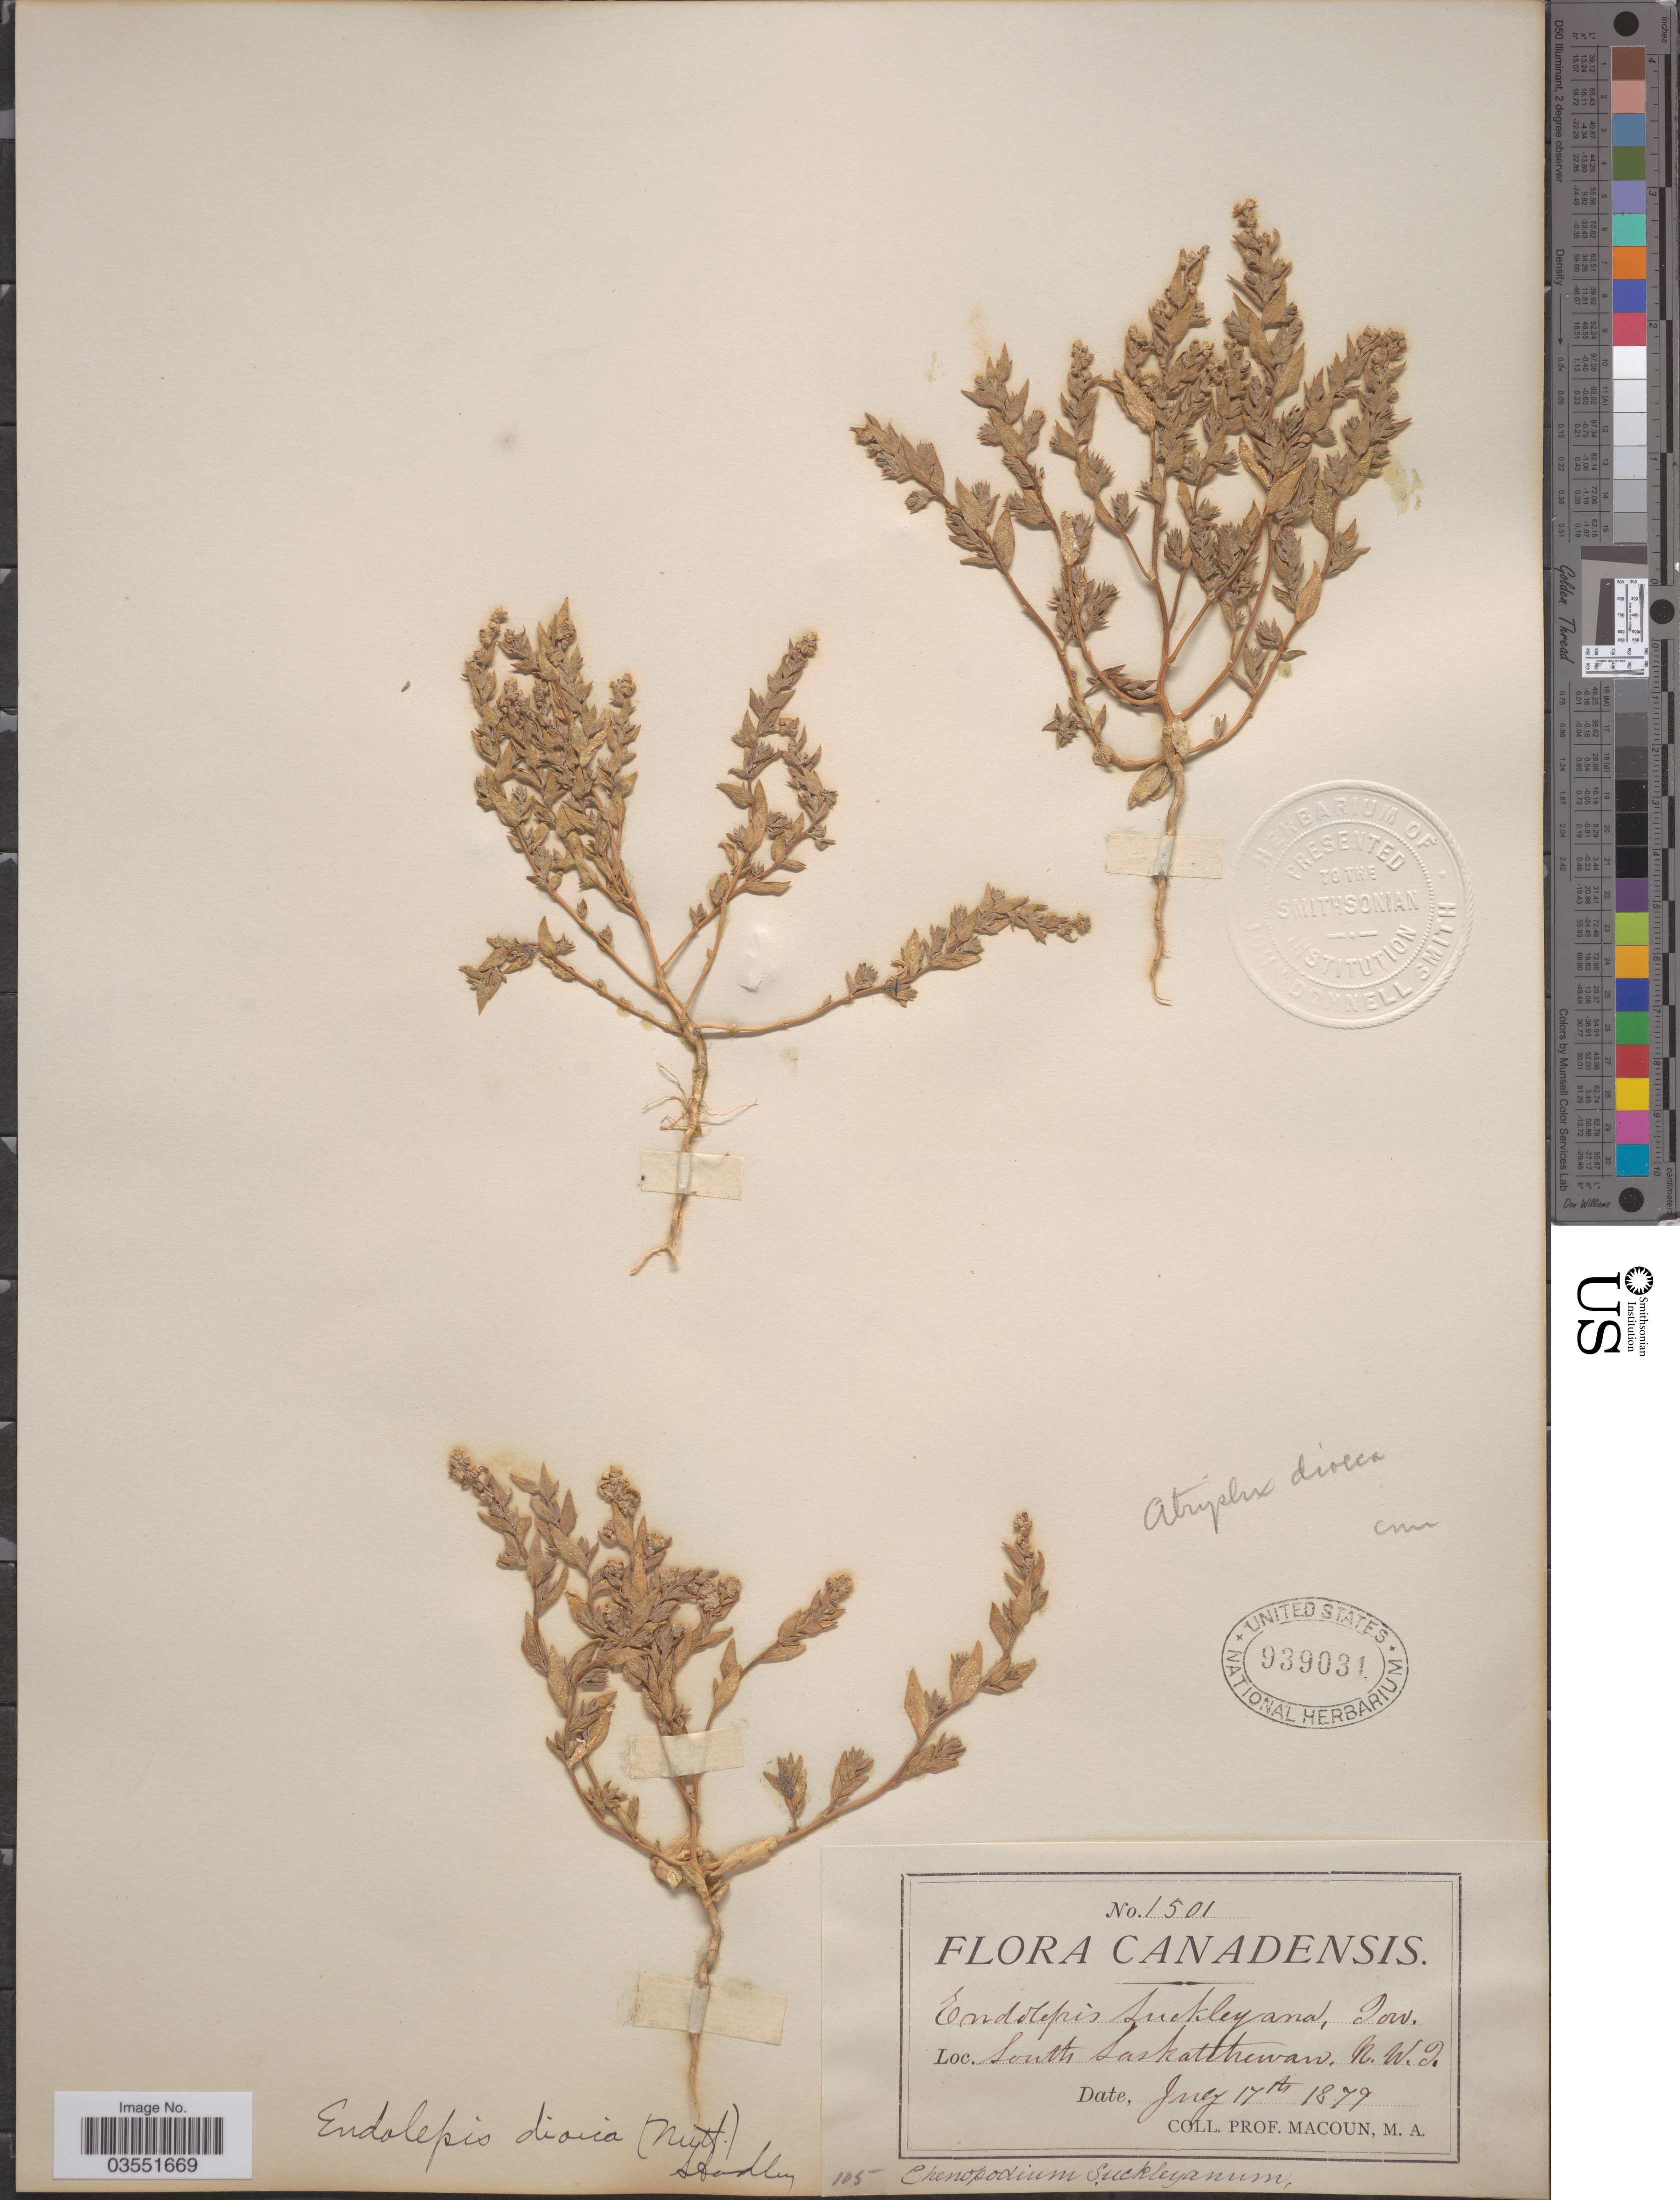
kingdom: Plantae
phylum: Tracheophyta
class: Magnoliopsida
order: Caryophyllales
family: Amaranthaceae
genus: Stutzia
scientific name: Stutzia dioica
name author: (Nutt.) E.H. Zacharias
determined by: Strong, Mark T., (BOT), Smithsonian Institution - National Museum of Natural History (UNITED STATES)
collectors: Prof. Macoun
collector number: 1501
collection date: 1879-07-17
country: Canada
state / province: Northwest Territories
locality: South Saskatchewan.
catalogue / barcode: US 939031